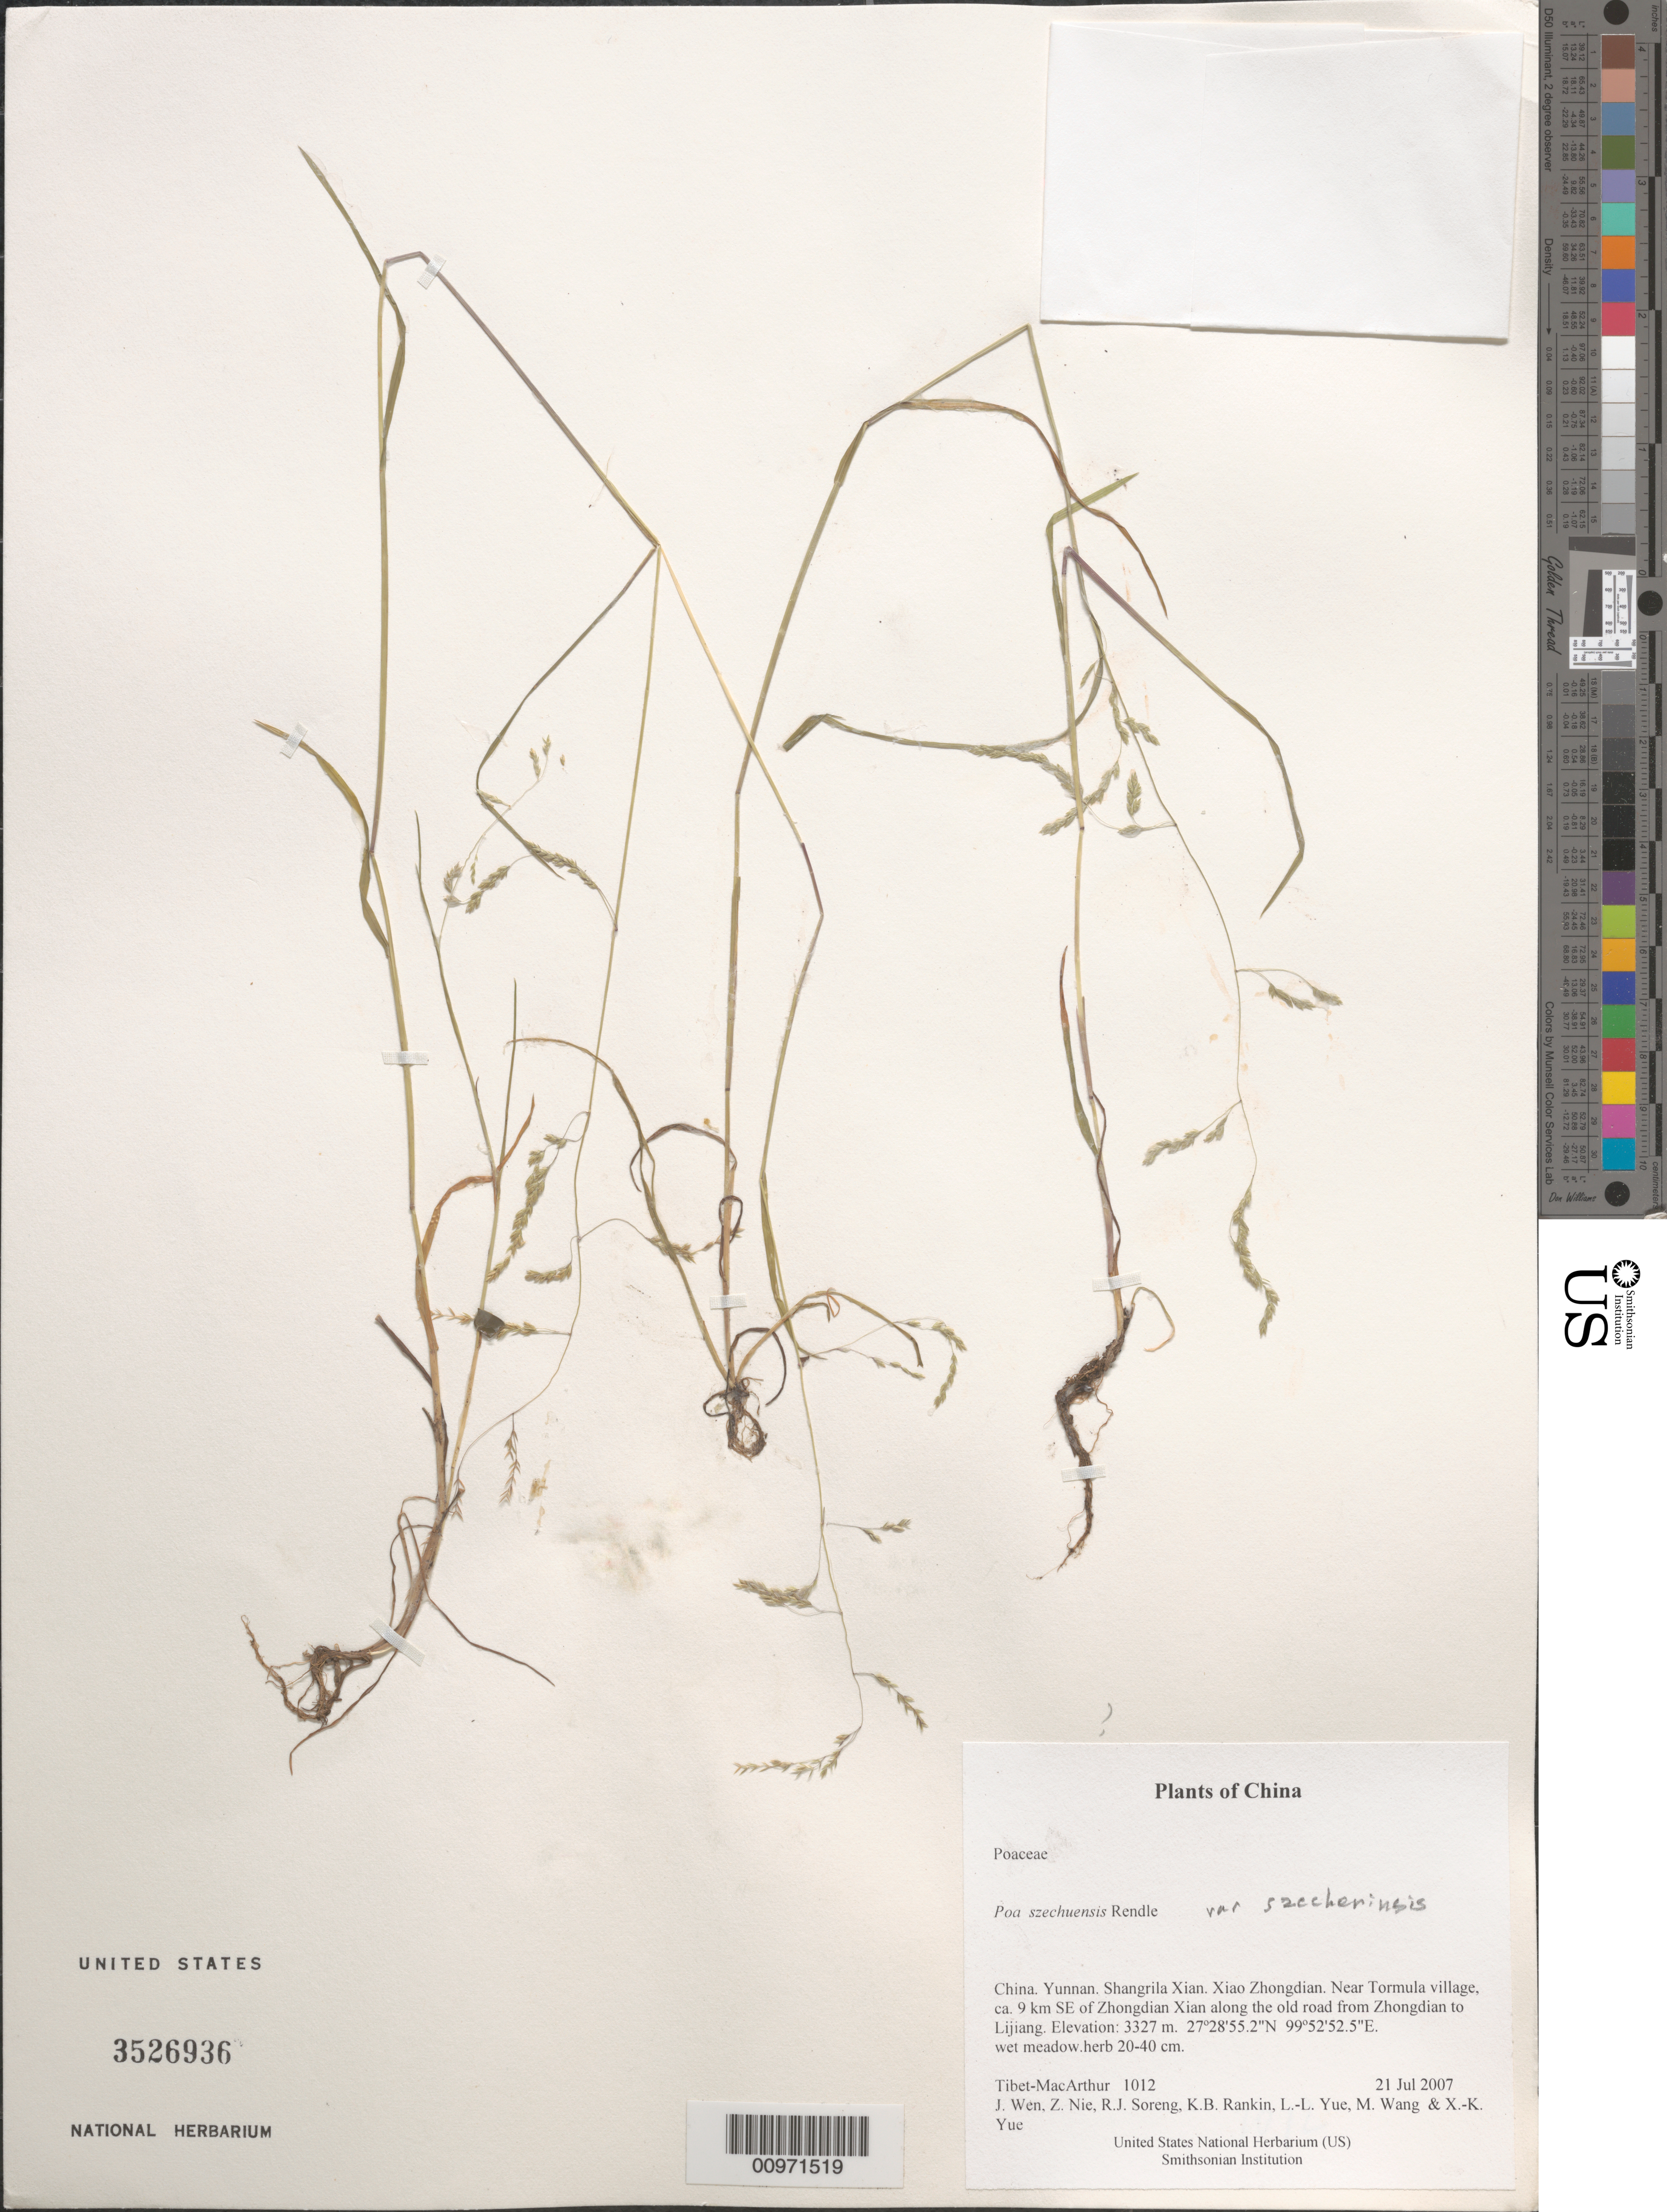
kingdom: Plantae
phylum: Tracheophyta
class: Liliopsida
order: Poales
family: Poaceae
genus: Poa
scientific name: Poa szechuensis var. szechuensis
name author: Rendle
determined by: Soreng, Robert J., Research Associate (BOT), Smithsonian Institution - National Museum of Natural History (UNITED STATES)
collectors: Tibet-MacArthur, J. Wen, Z. Nie, R. J. Soreng, K. Rankin, L. Yue, M. Wang & X. Yue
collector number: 1012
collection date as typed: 21 Jul 2007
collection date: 2007-07-21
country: China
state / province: Yunnan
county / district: Shangrila Xian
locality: Xiao Zhongdian. Near Tormula village, ca. 9 km SE of Zhongdian Xian along the old road from Zhongdian to Lijiang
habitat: wet meadow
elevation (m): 3327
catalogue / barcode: US 3526936